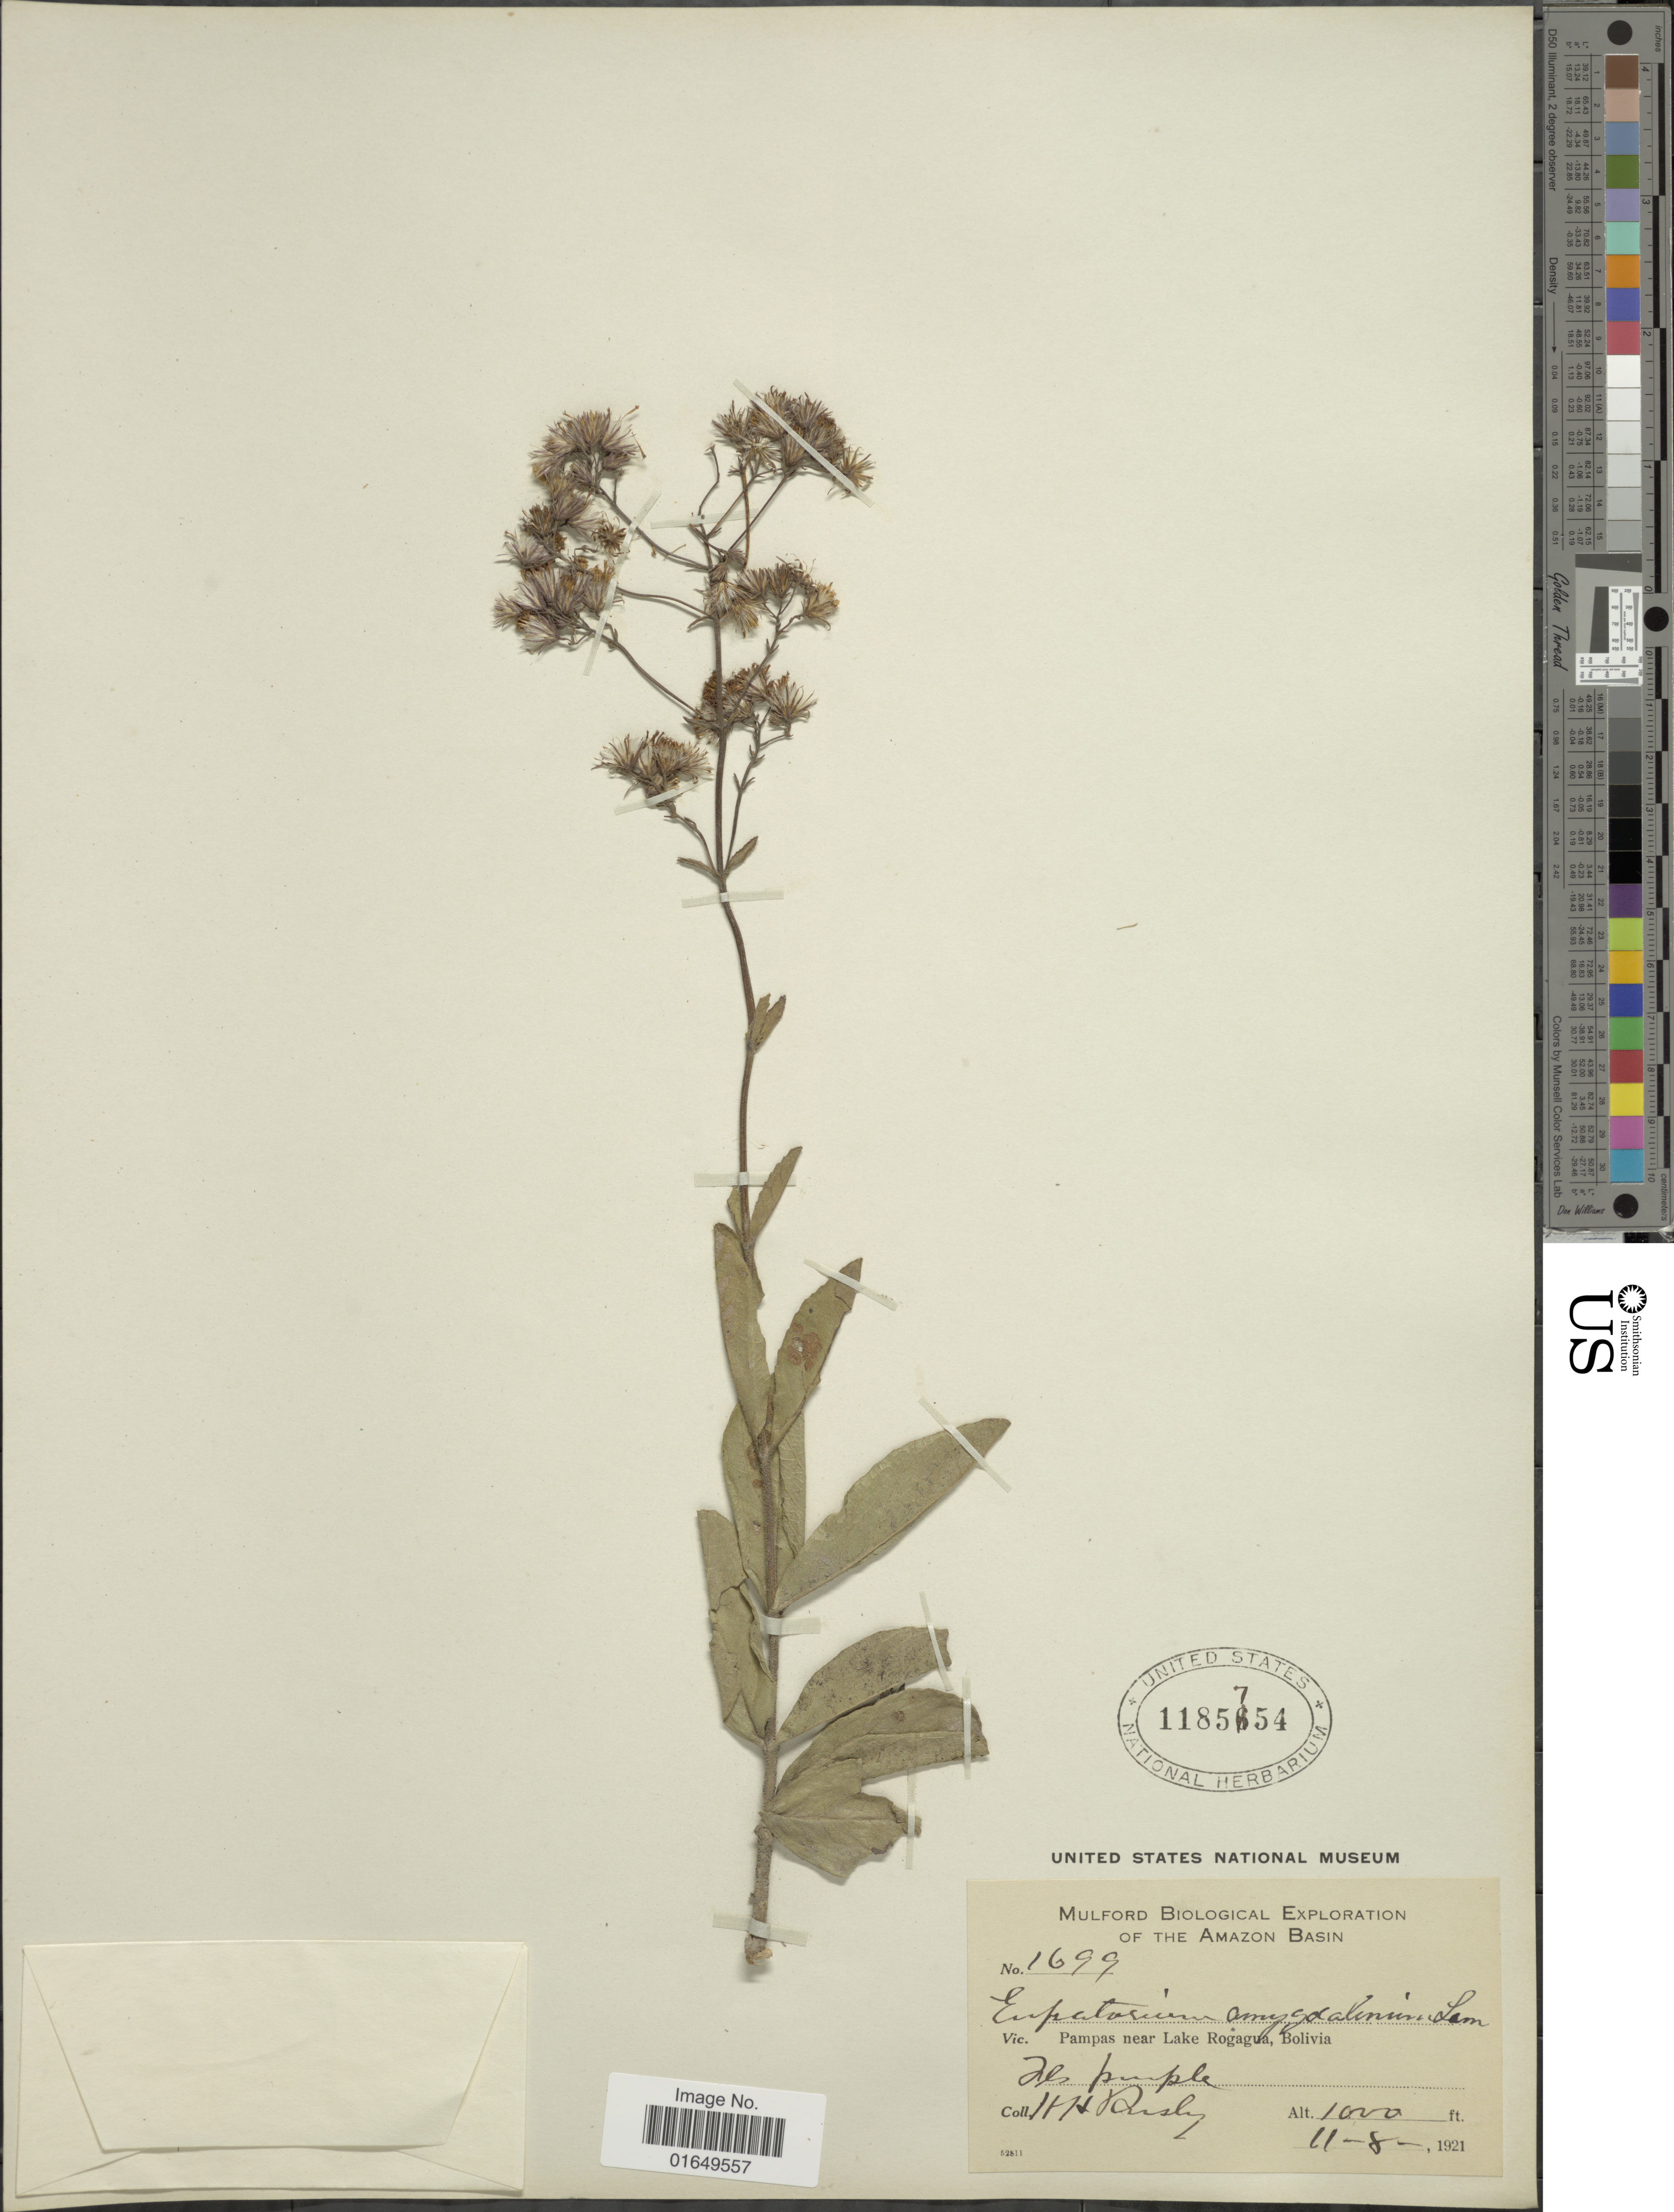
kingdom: Plantae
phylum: Tracheophyta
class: Magnoliopsida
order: Asterales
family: Asteraceae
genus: Ayapana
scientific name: Ayapana amygdalina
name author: (Lam.) R.M. King & H. Rob.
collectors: H. H. Rusby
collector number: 1699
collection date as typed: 11-8-1921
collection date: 1921-11-08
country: Bolivia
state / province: Beni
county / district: José Ballivián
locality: Pampas near Lake Rogagua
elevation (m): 305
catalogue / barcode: US 1185754